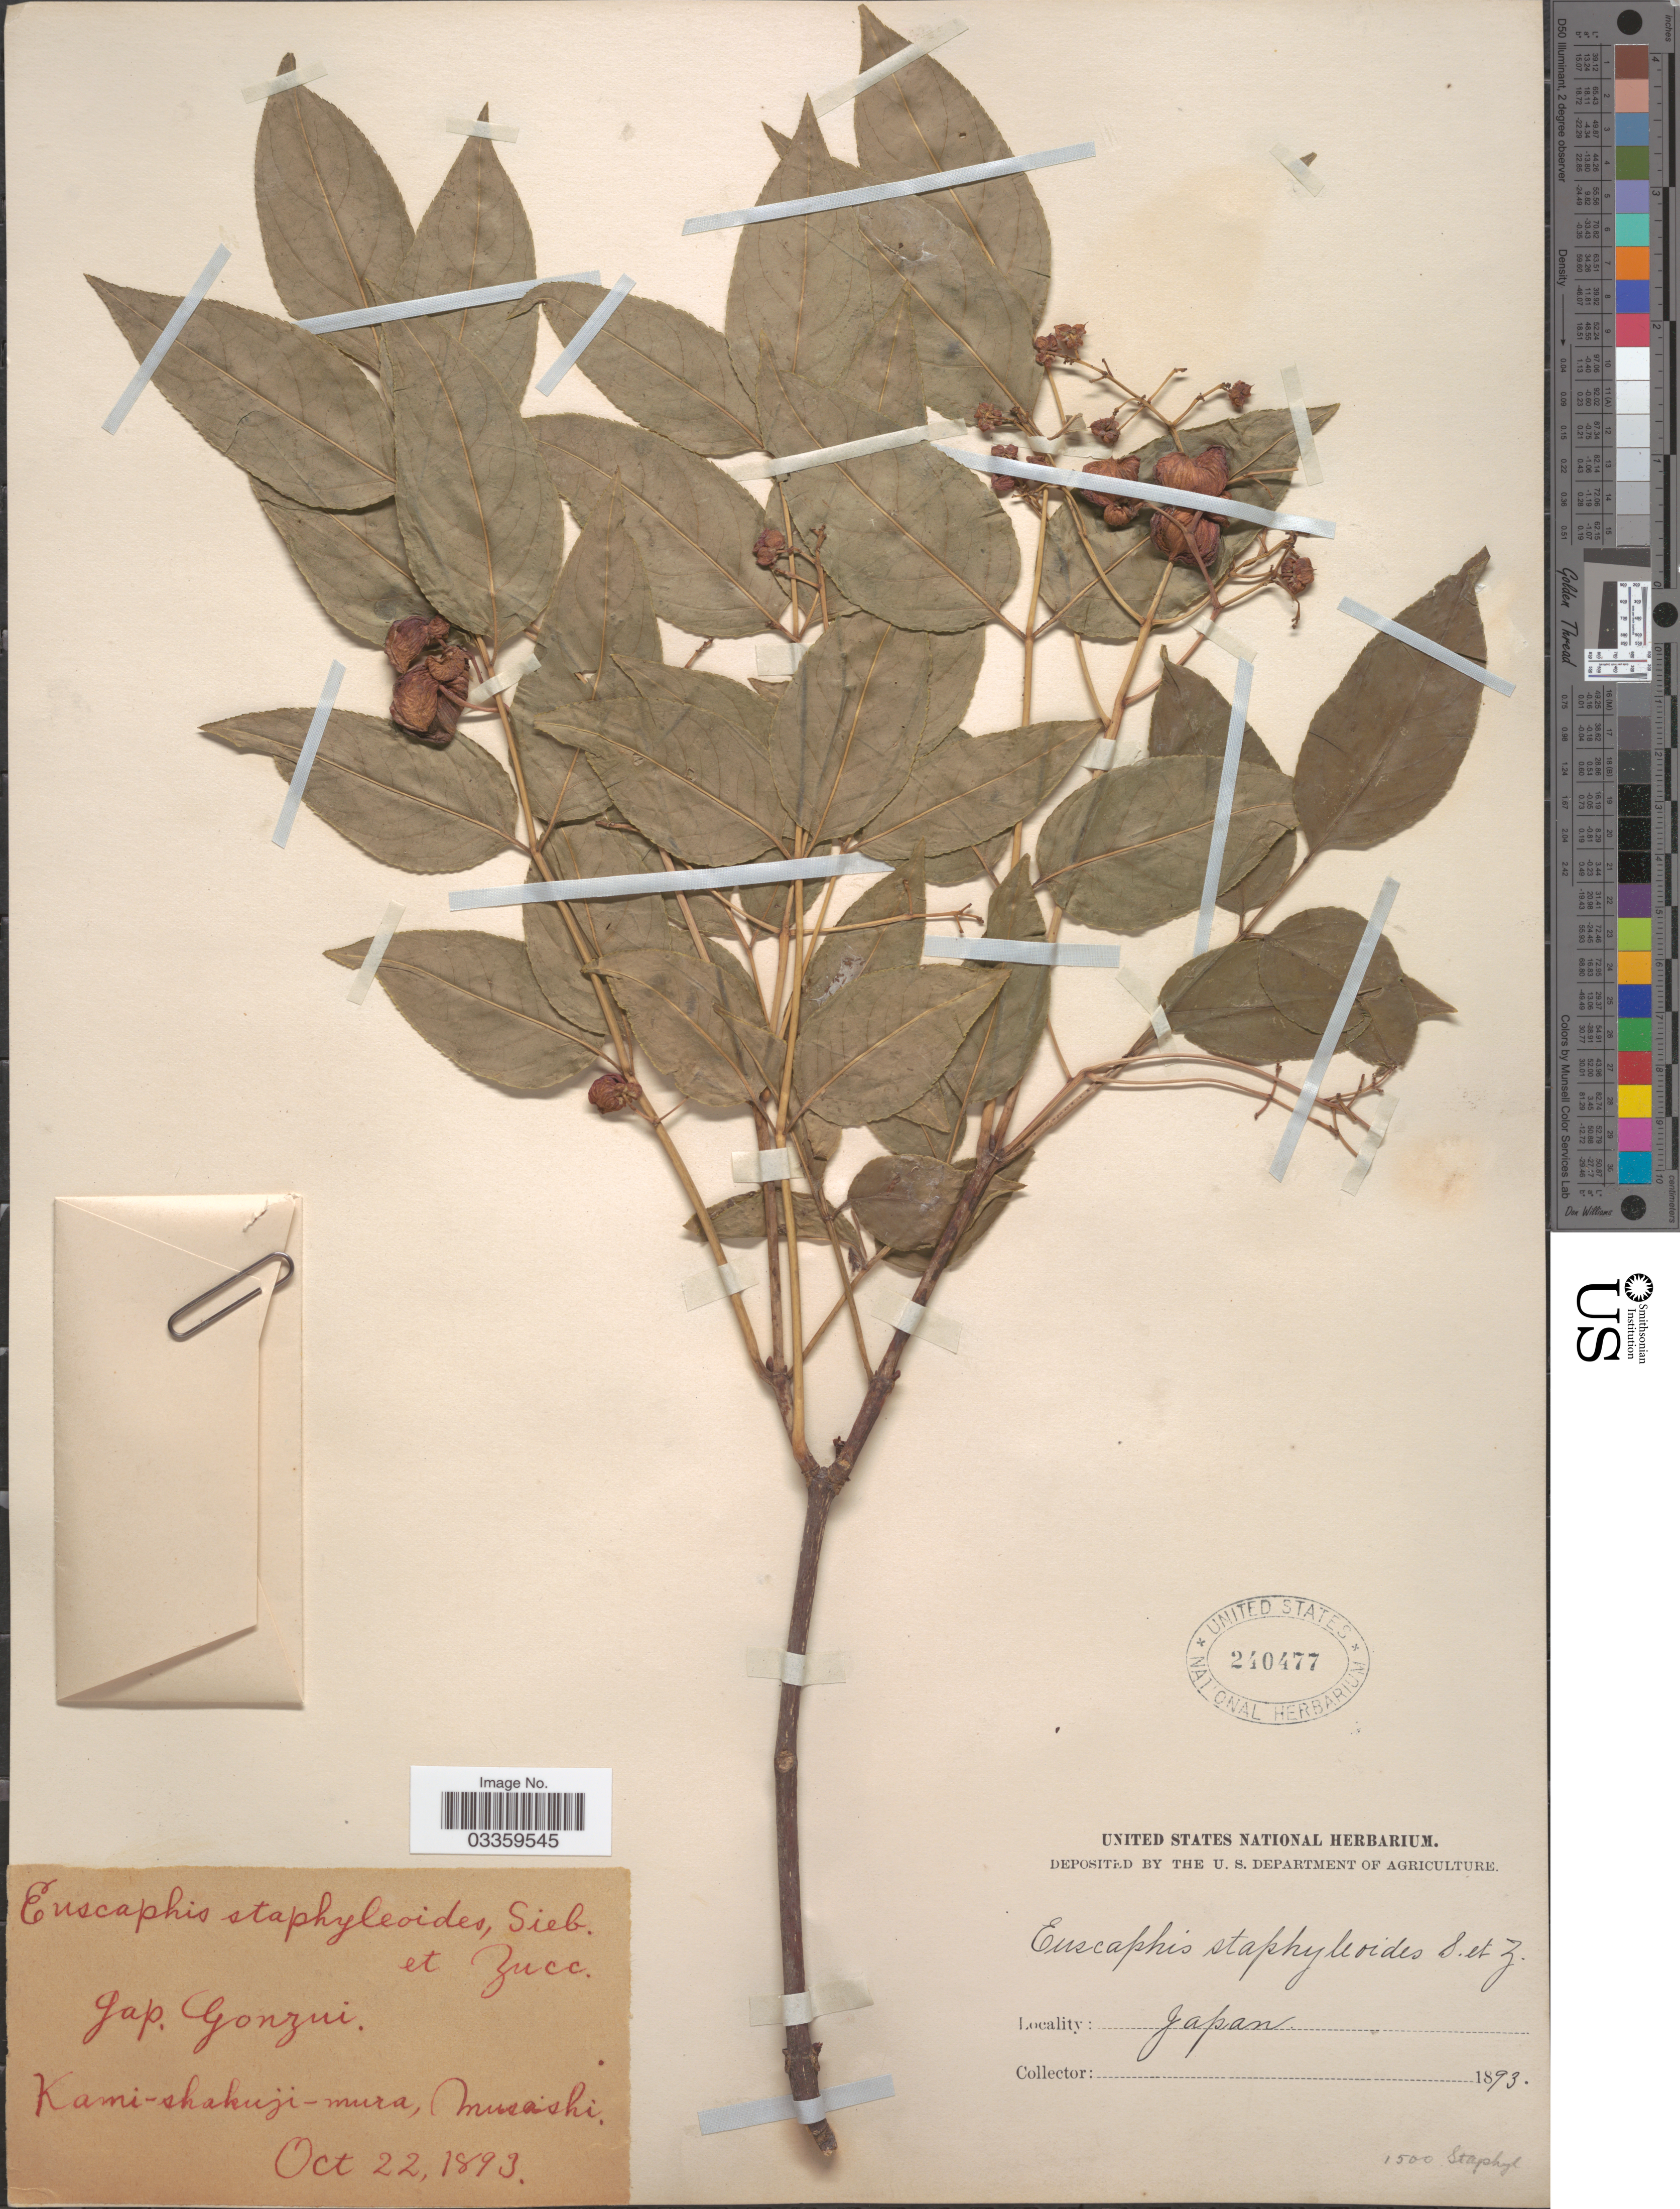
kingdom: Plantae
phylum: Tracheophyta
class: Magnoliopsida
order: Crossosomatales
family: Staphyleaceae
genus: Euscaphis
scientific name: Euscaphis japonica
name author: (Thunb.) Kanitz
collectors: ex herb. United States National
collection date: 1893-10-22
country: Japan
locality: Kami-shakuji-mura, Musashi.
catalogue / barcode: US 240477